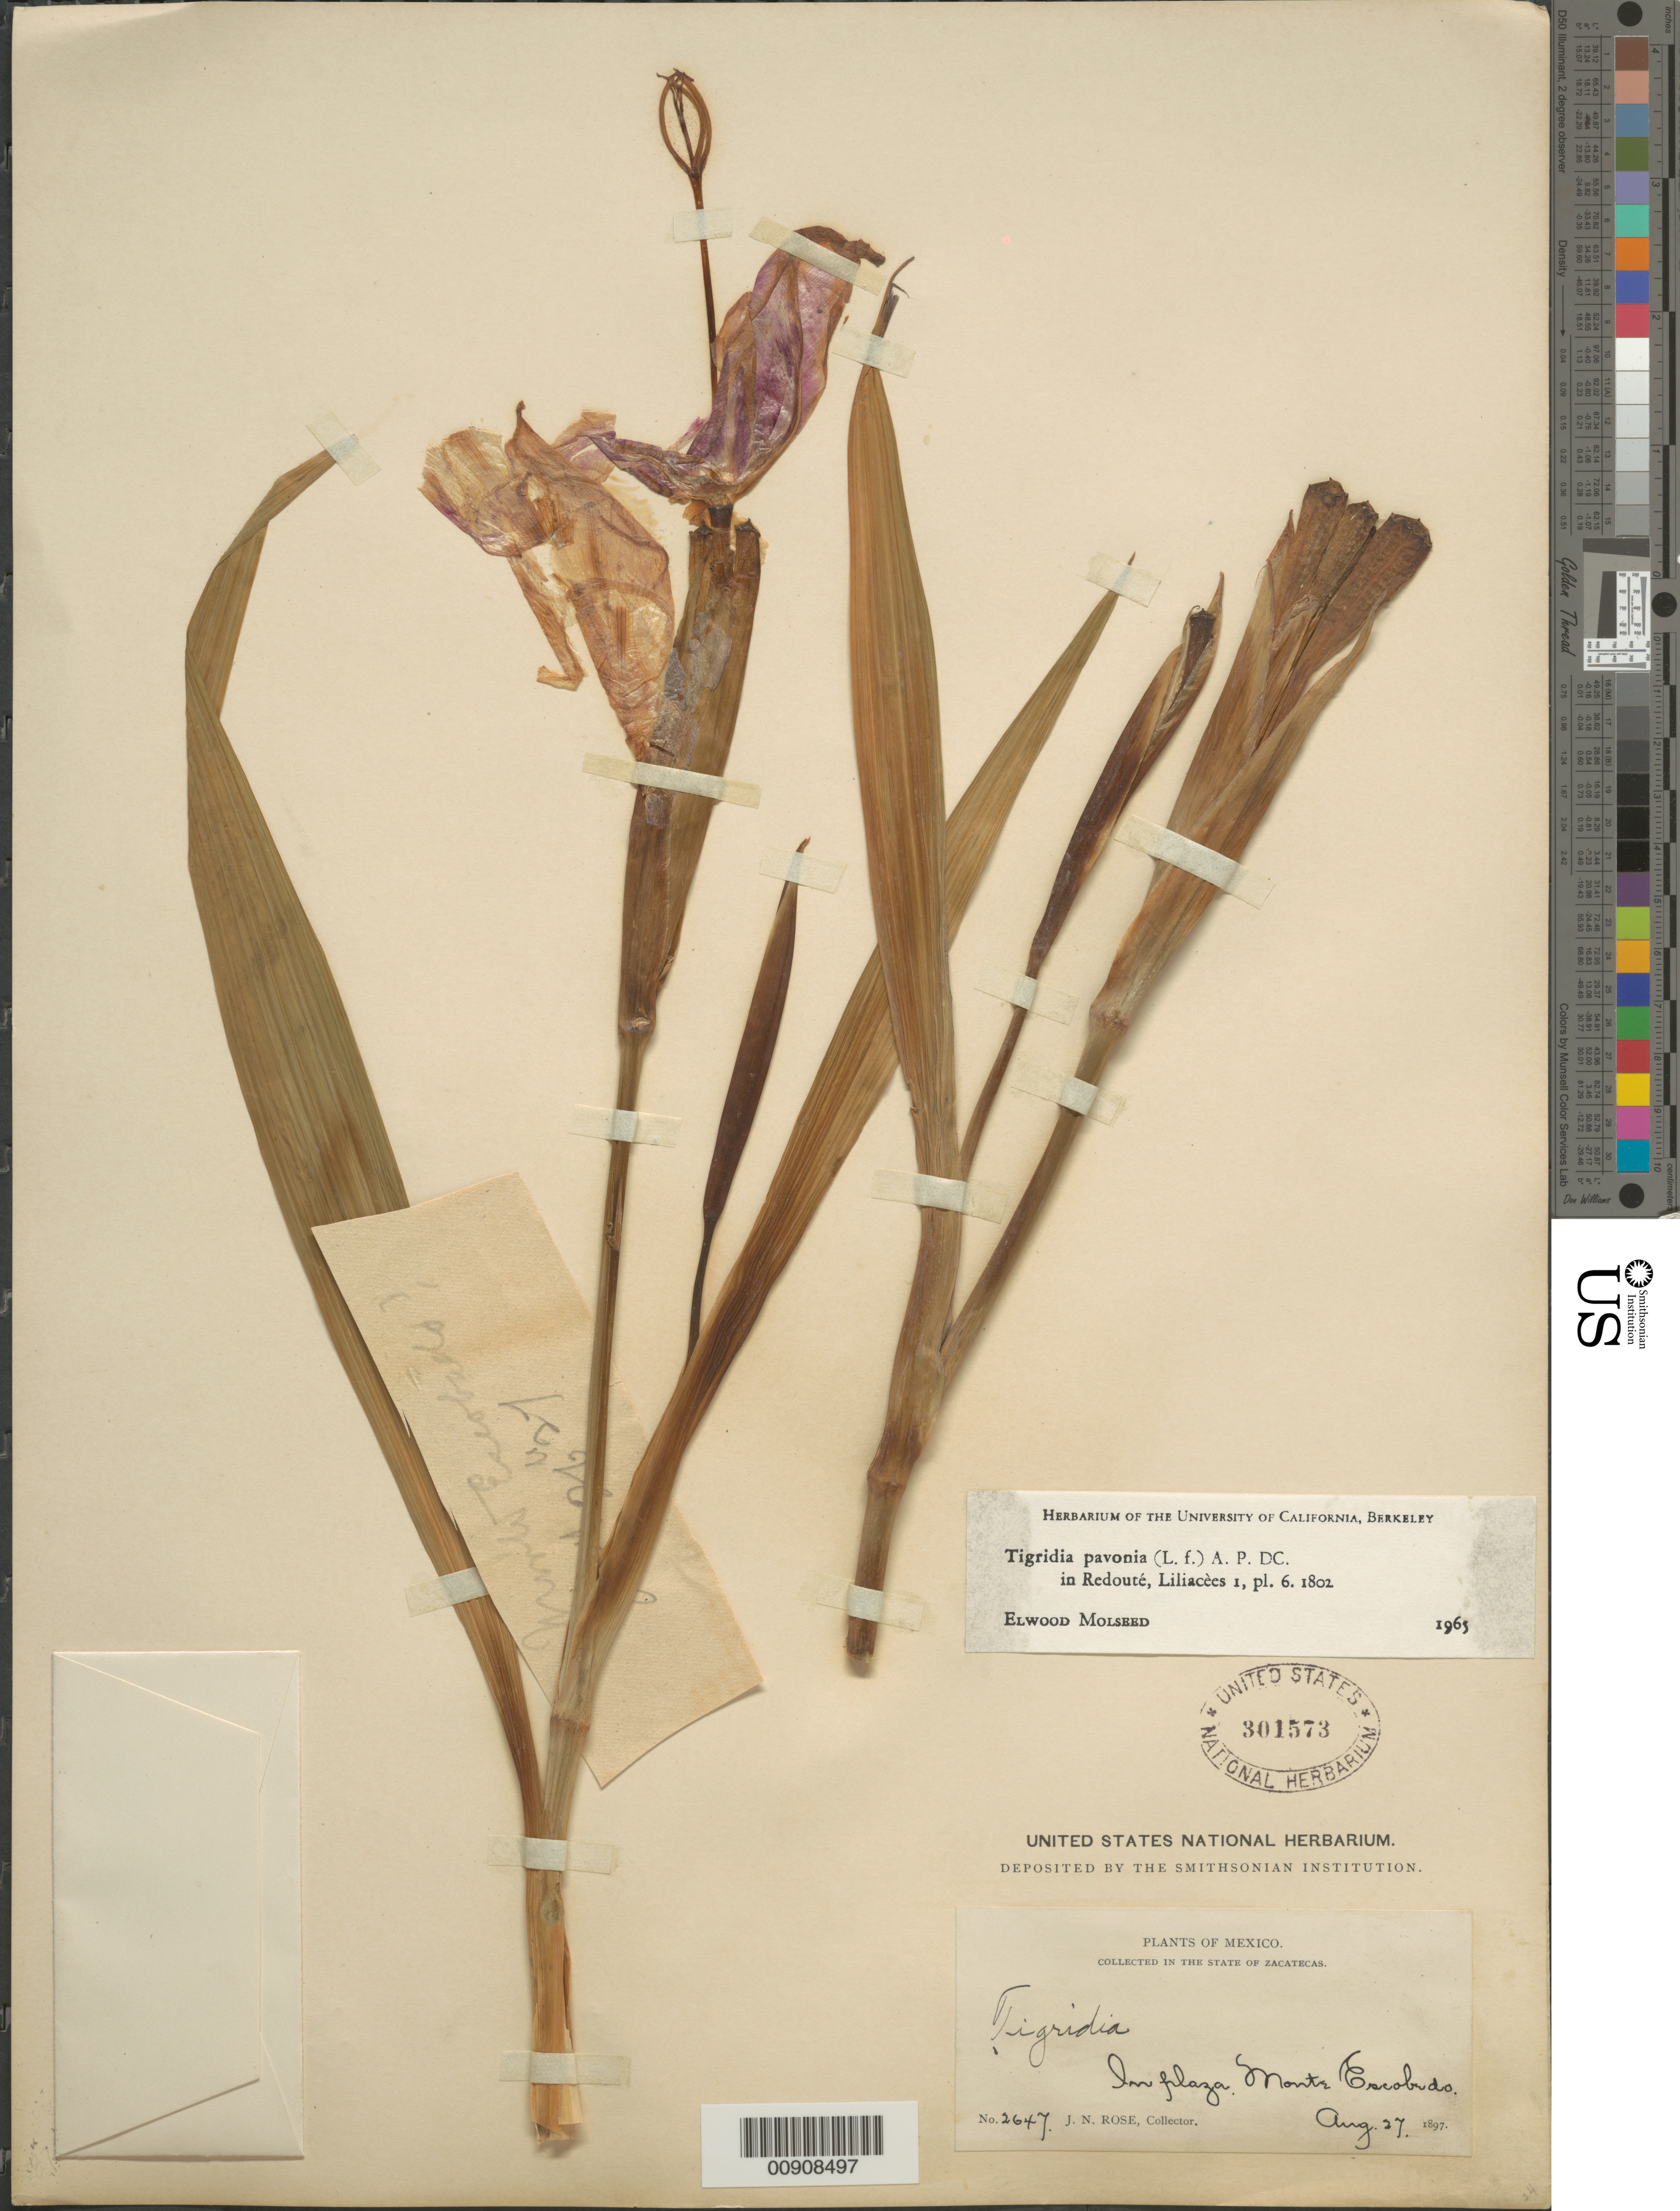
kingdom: Plantae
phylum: Tracheophyta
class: Liliopsida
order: Asparagales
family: Iridaceae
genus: Tigridia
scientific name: Tigridia pavonia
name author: (L. f.) DC.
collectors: J. N. Rose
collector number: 2647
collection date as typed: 27 Aug 1897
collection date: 1897-08-27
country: Mexico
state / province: Zacatecas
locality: In Plaza. Monte Escobedo, State of Zacatecas.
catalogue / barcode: US 301573